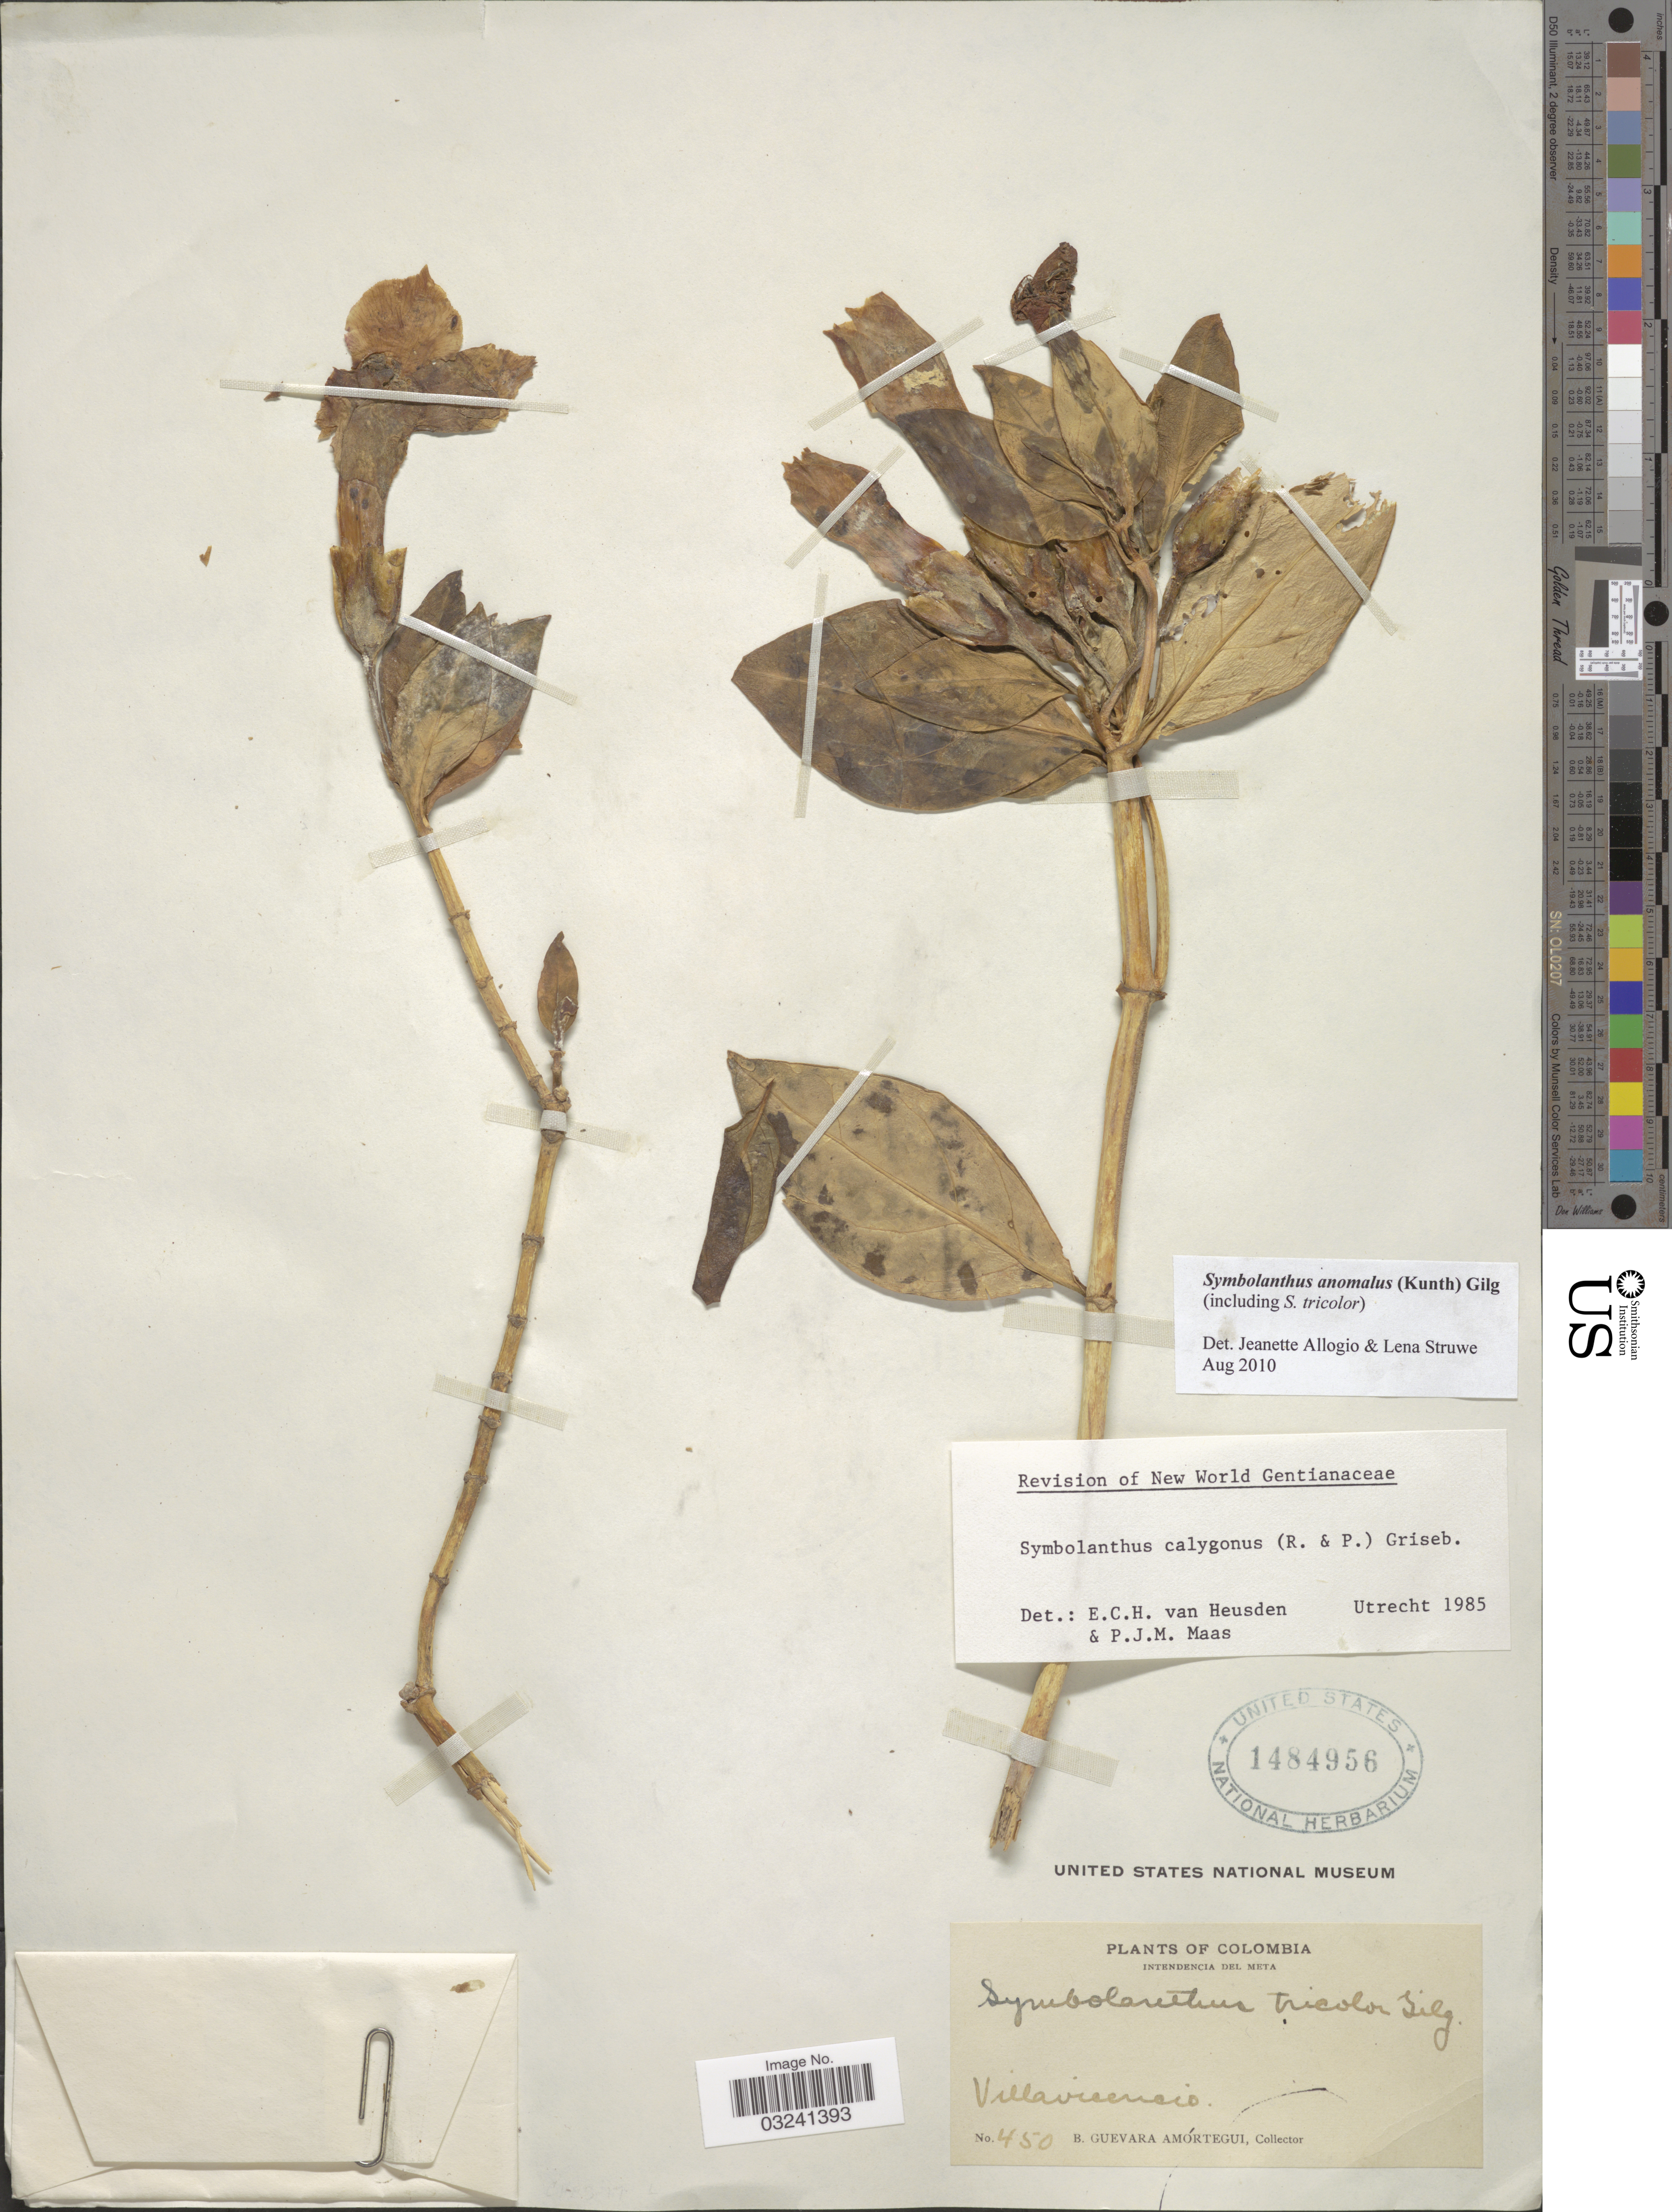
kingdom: Plantae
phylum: Tracheophyta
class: Magnoliopsida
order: Gentianales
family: Gentianaceae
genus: Symbolanthus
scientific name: Symbolanthus anomalus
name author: (Kunth) Gilg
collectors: B. Guevara Amortegui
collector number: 450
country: Colombia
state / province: Meta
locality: Villavicencio.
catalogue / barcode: US 1484956